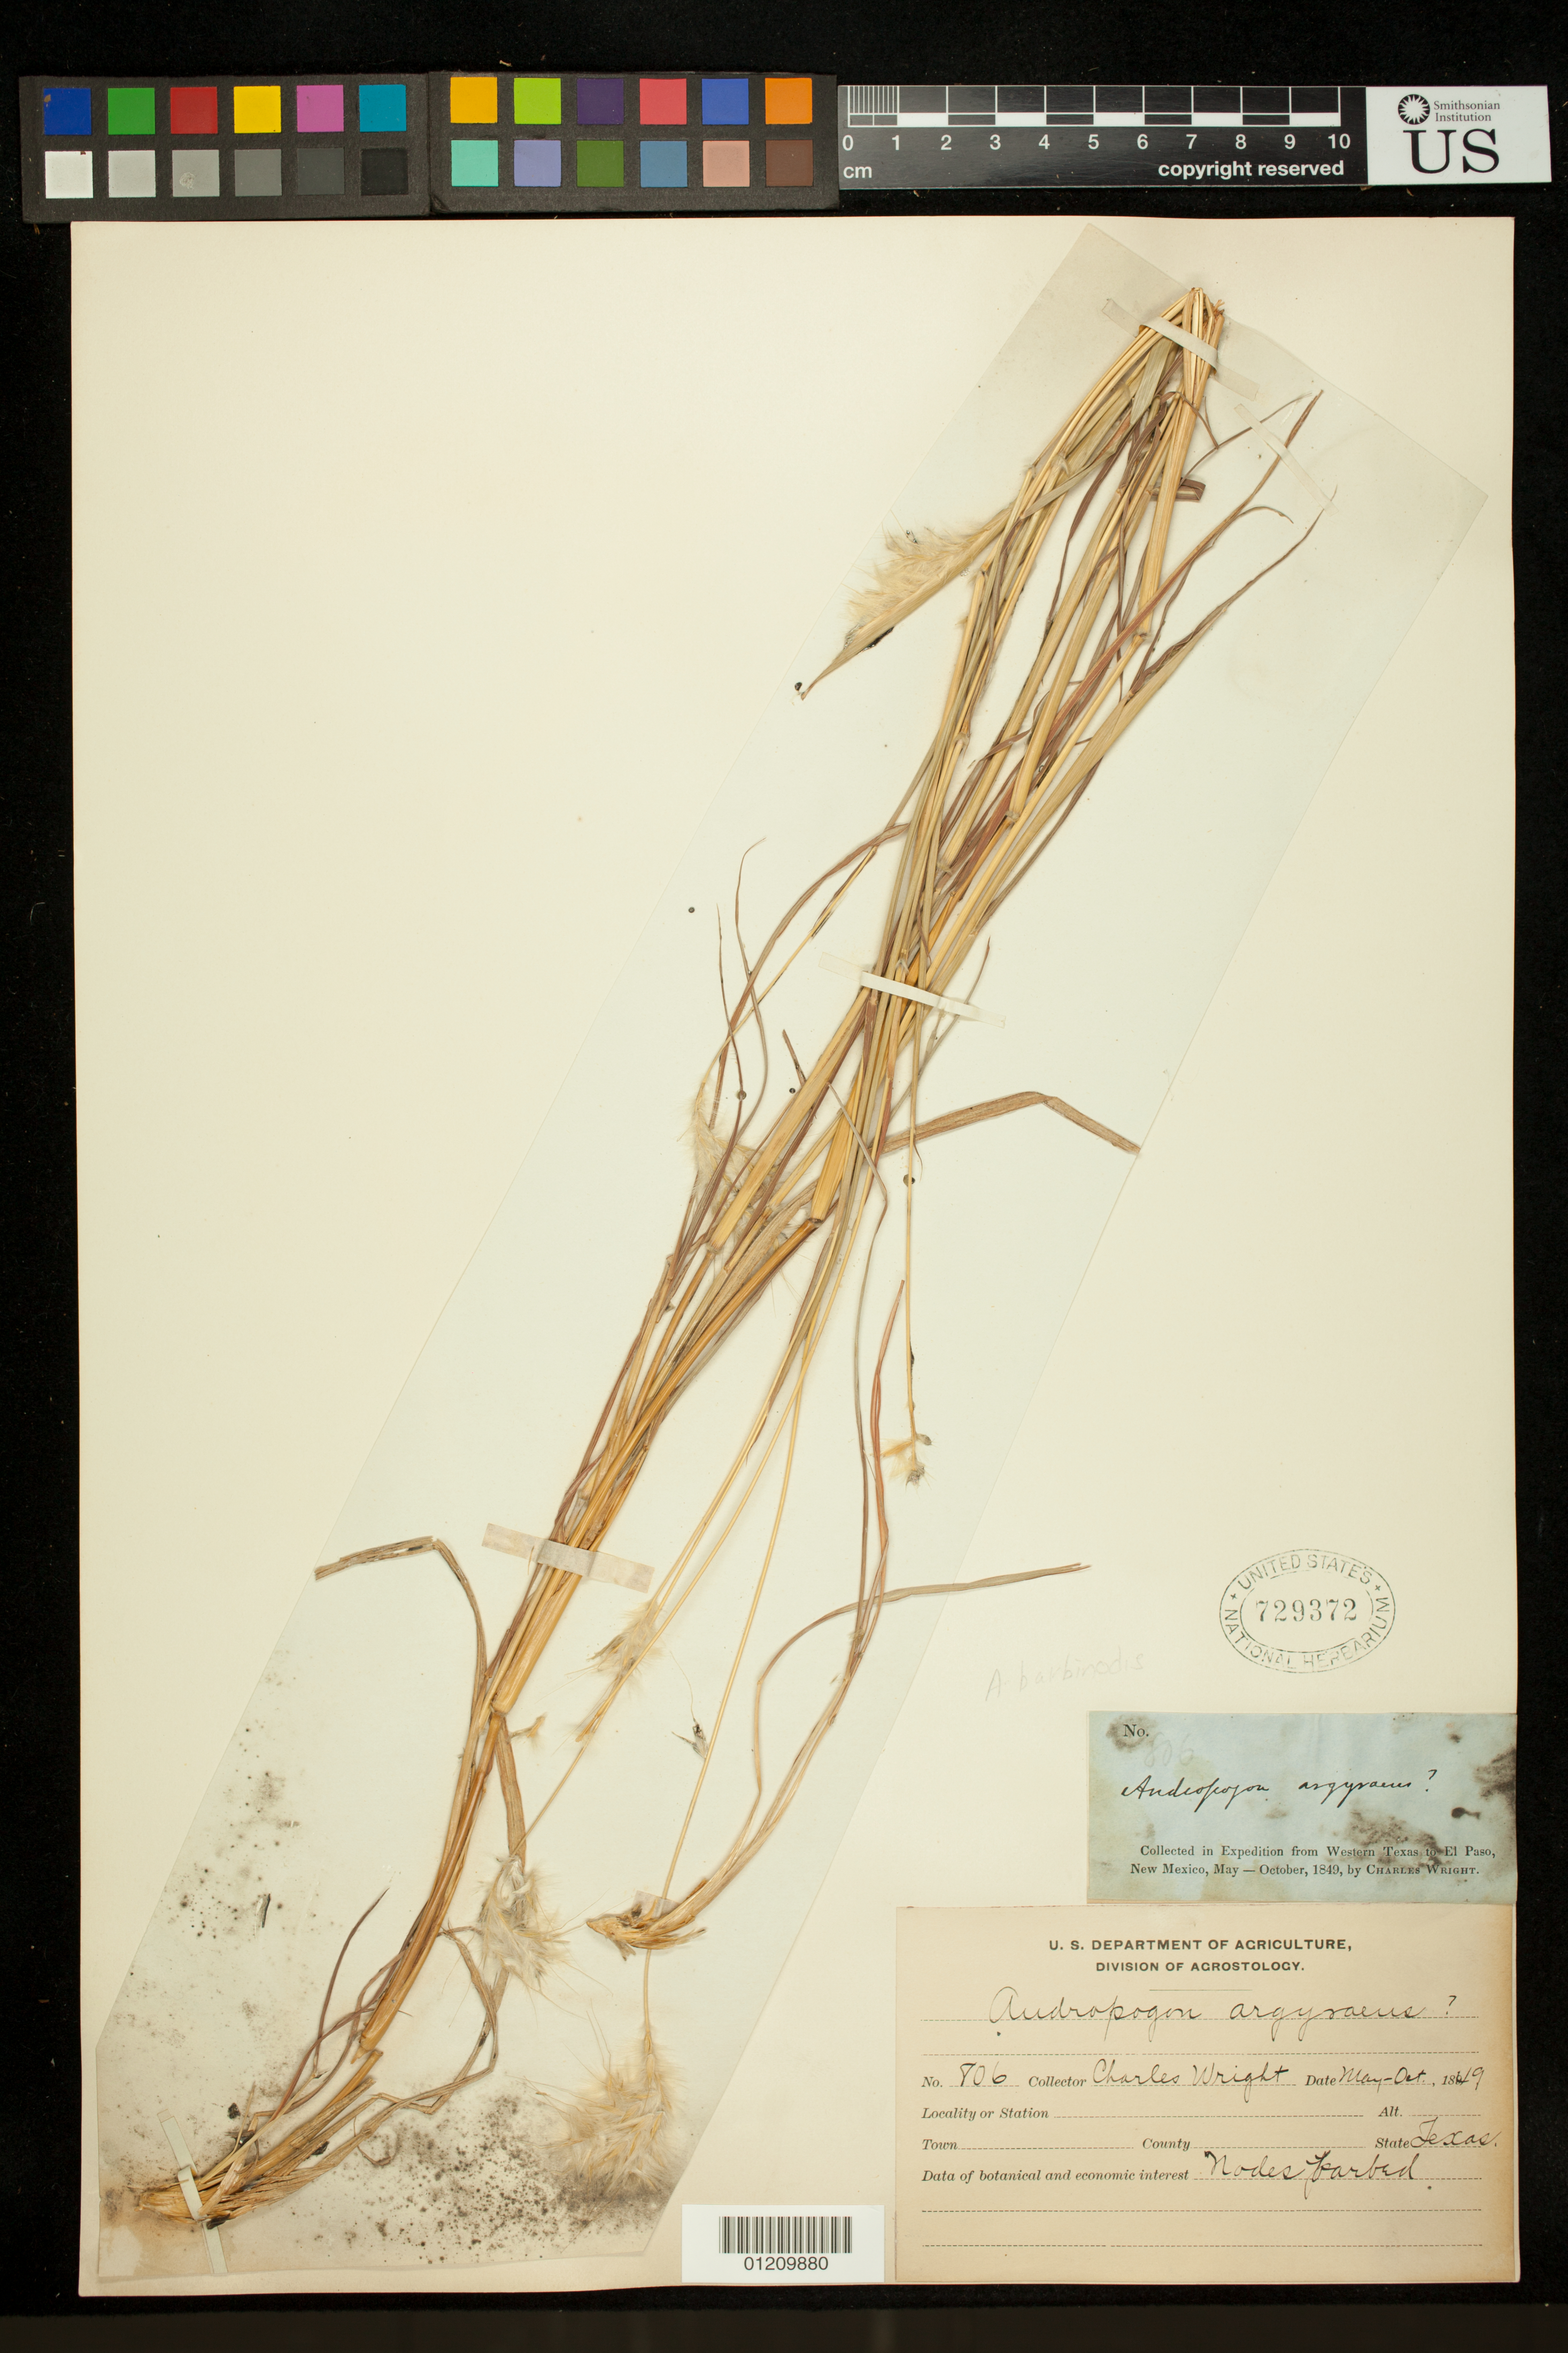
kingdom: Plantae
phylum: Tracheophyta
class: Liliopsida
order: Poales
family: Poaceae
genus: Andropogon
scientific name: Andropogon barbinodis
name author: Lag.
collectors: C. Wright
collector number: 806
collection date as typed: May 1849 to -- Oct 1849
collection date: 1849-05/1849-10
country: United States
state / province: New Mexico / Texas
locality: W Texas to El Paso, New Mexico.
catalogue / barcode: US 729372